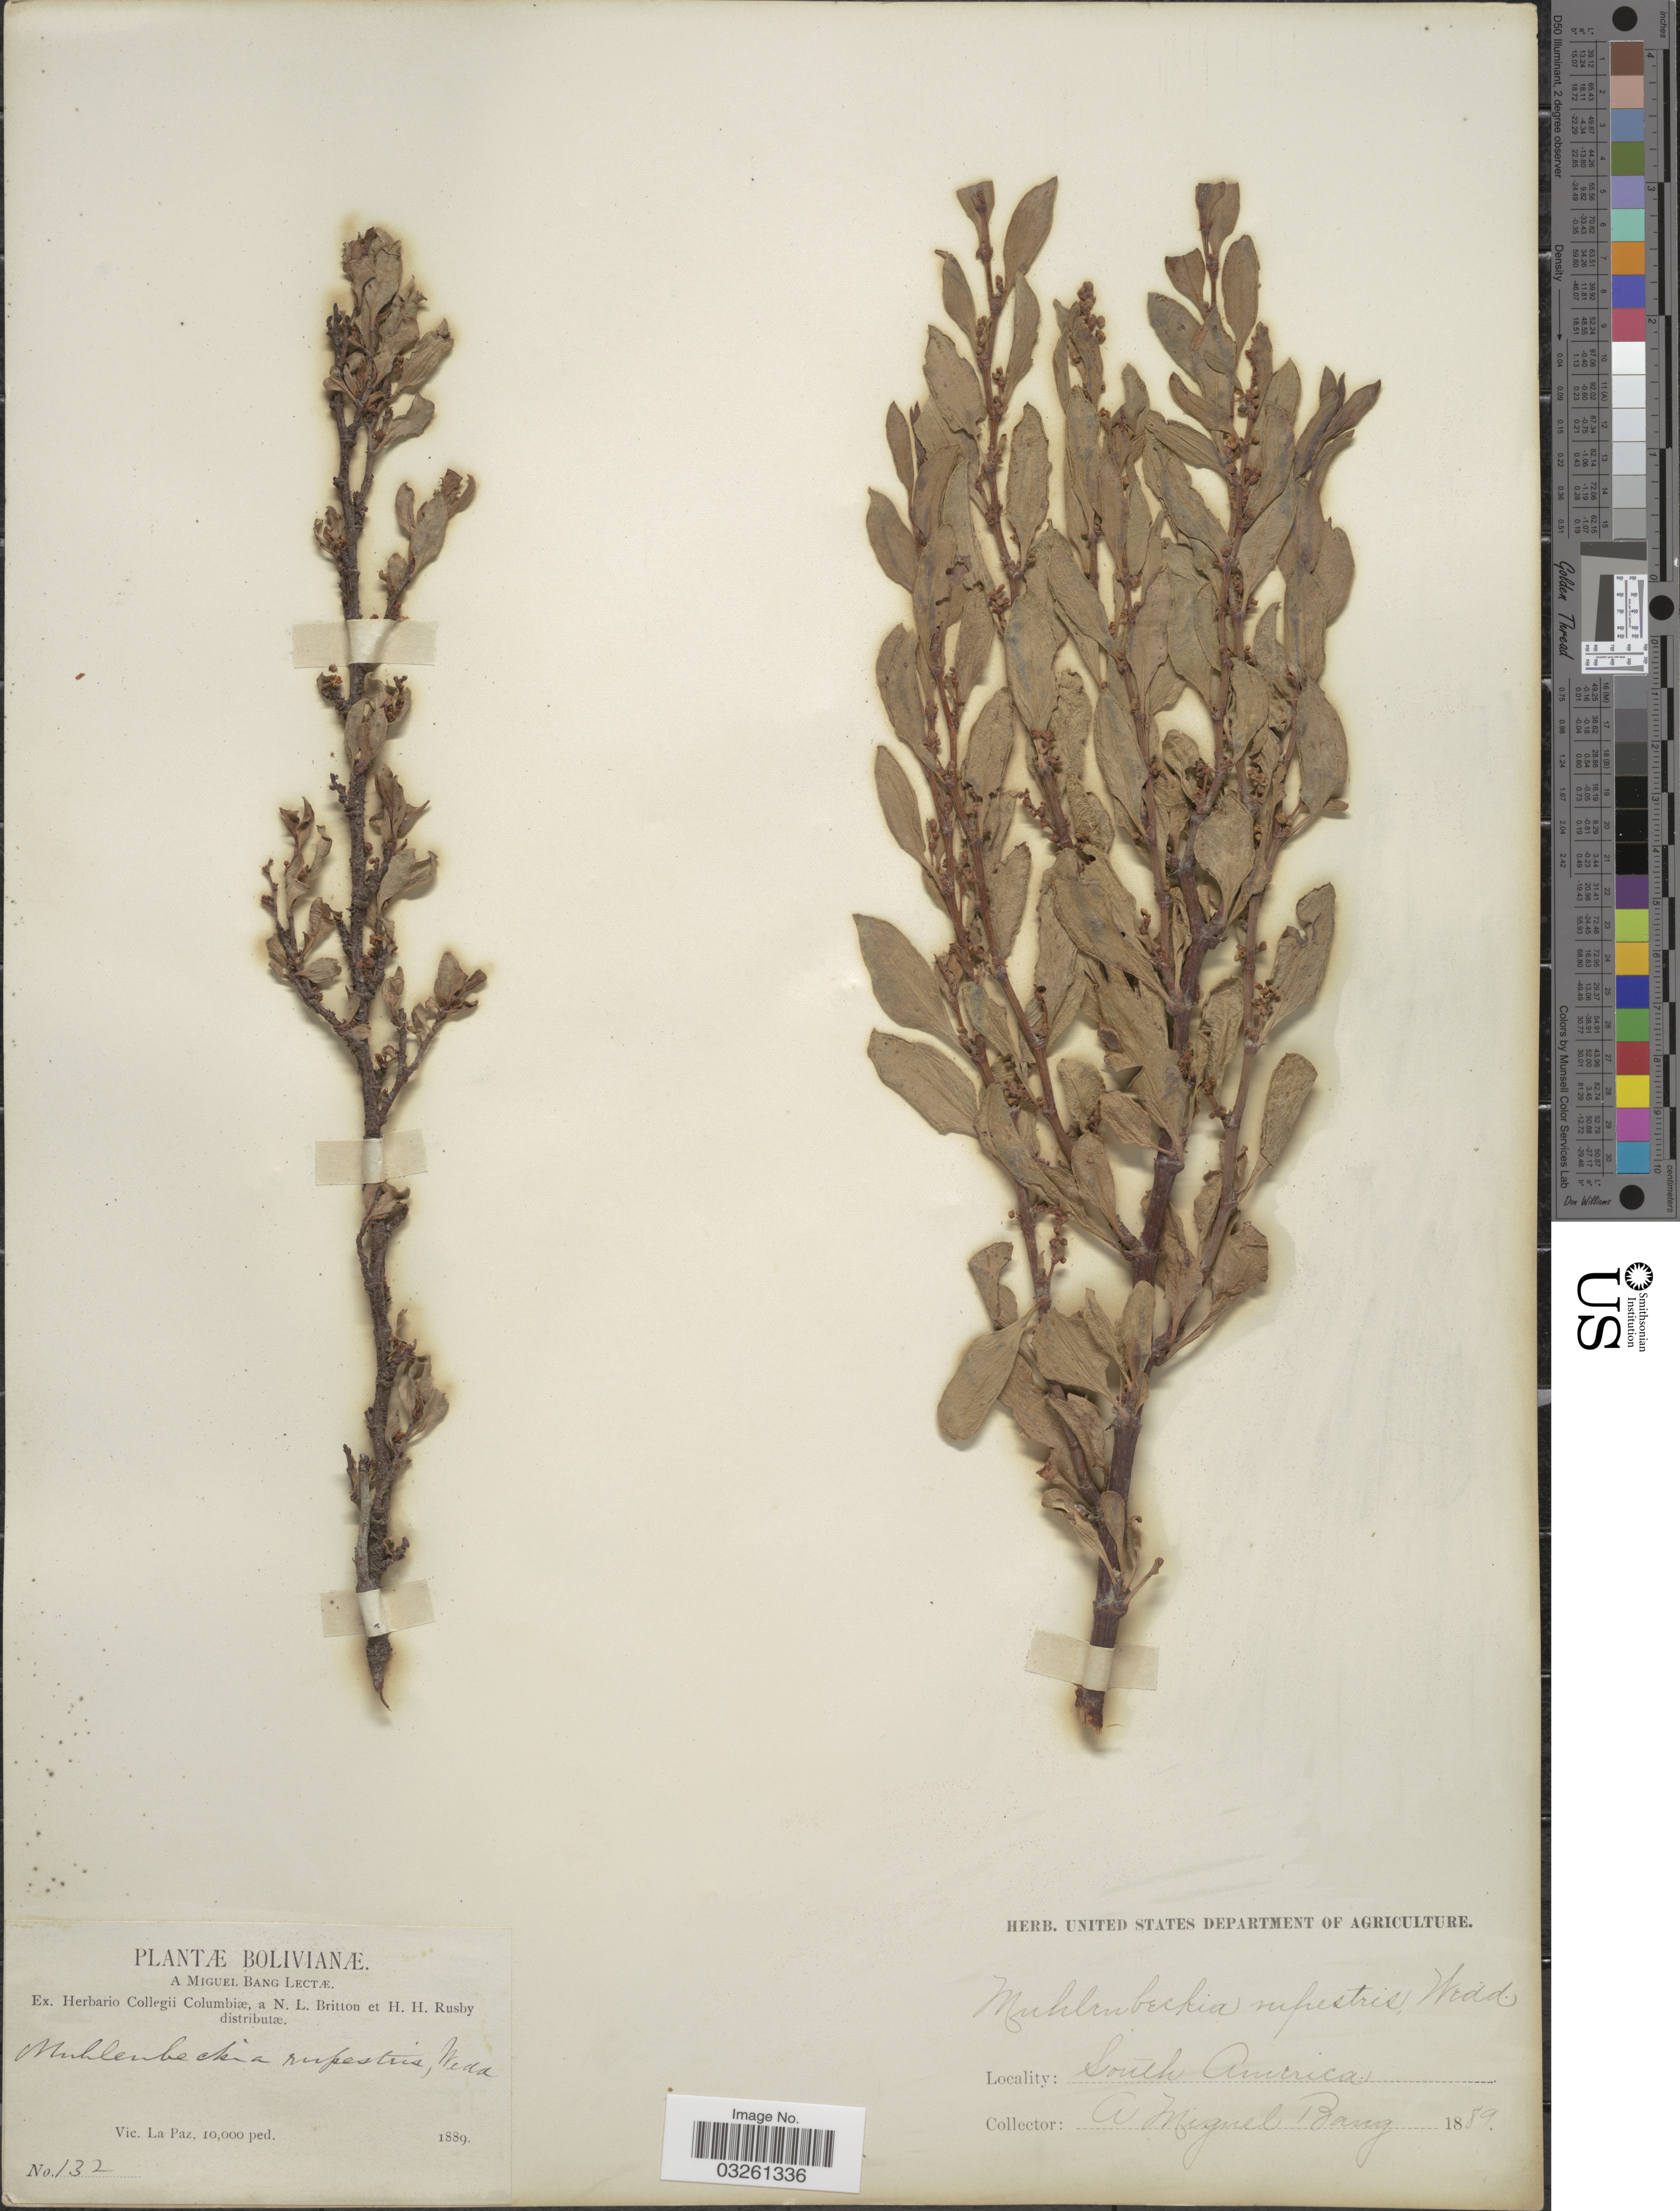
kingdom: Plantae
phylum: Tracheophyta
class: Magnoliopsida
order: Caryophyllales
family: Polygonaceae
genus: Muehlenbeckia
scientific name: Muehlenbeckia fruticulosa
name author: (Walp.) Standl.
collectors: M. Bang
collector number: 132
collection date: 1889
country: Bolivia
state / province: La Paz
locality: Bolivianæ. Vic. La Paz.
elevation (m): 3048